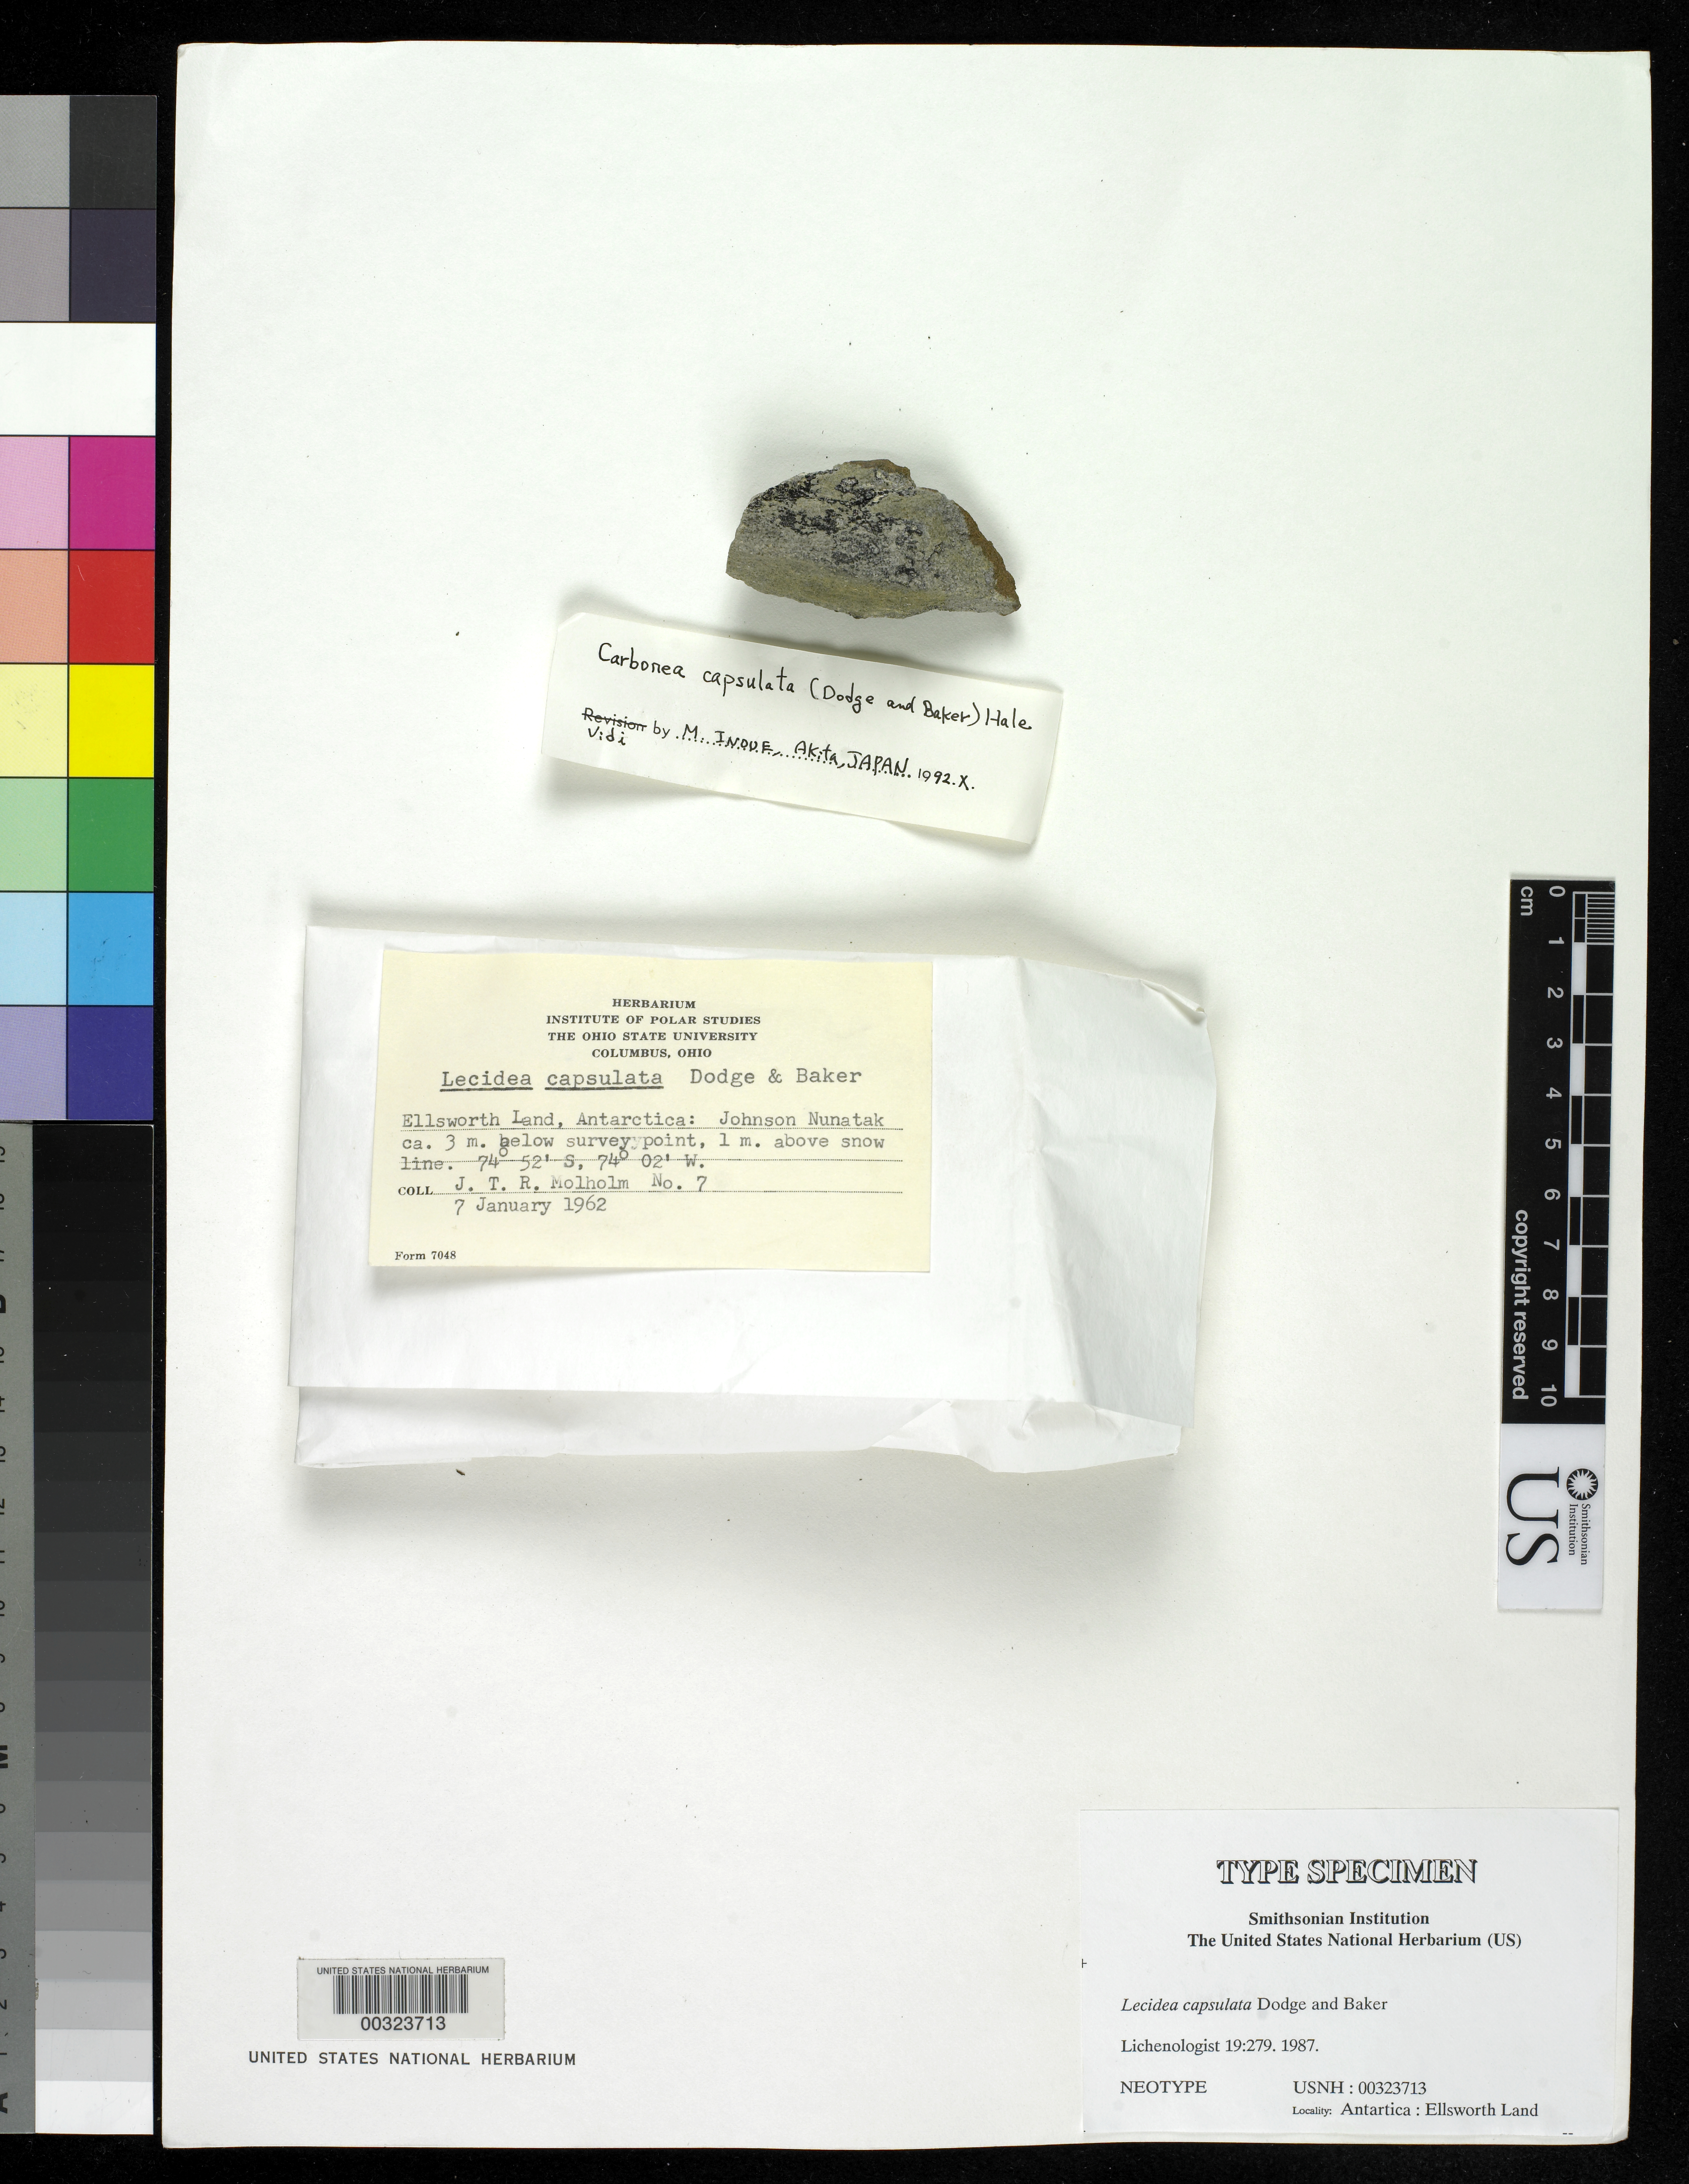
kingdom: Fungi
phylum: Ascomycota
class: Lecanoromycetes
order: Lecideales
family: Lecideaceae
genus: Lecidea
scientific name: Lecidea capsulata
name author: C.W. Dodge & G.E. Baker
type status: Isoneotype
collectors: J. Molholm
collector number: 7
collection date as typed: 07 Jan 1962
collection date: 1962-01-07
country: Antarctica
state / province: Ellsworth Land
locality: Johnson Nunatak, ca. 3 m below survey Point, 1 m above snow line.